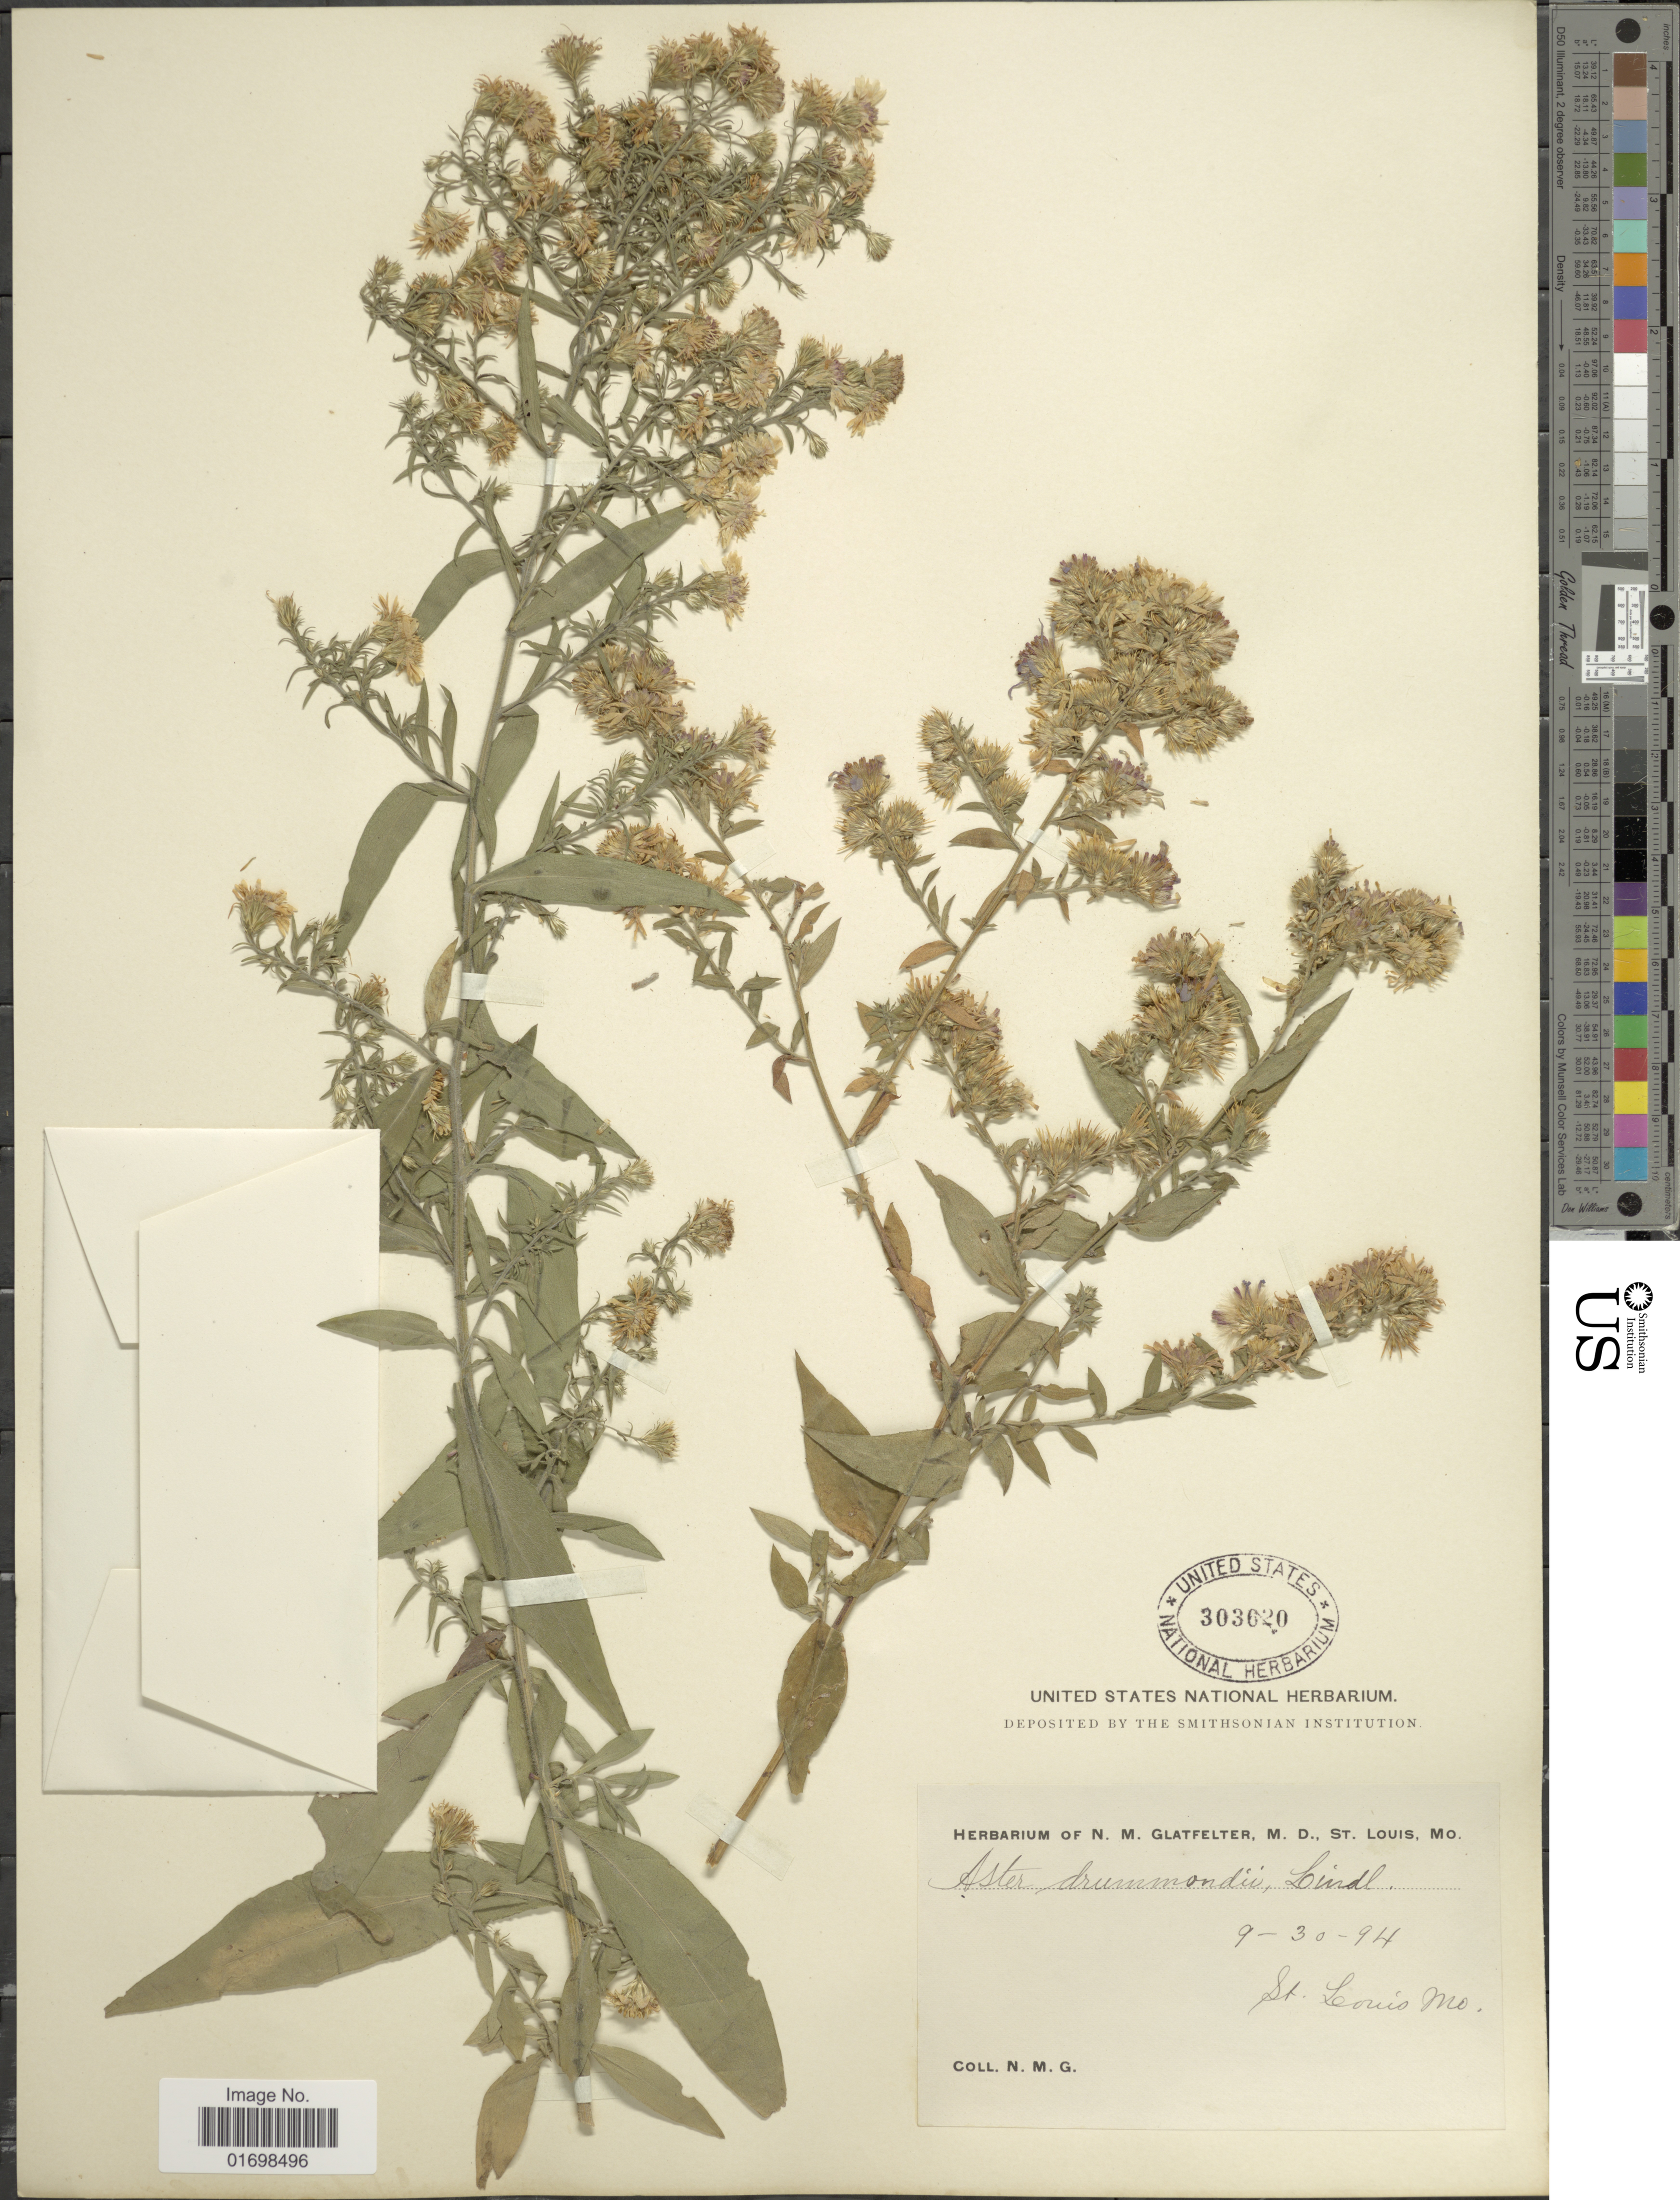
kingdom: Plantae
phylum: Tracheophyta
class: Magnoliopsida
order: Asterales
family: Asteraceae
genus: Symphyotrichum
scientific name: Symphyotrichum drummondii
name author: (Lindl.) G.L. Nesom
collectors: N. M. Glatfelter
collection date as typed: Transcribed d/m/y: 30/9/94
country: United States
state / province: Missouri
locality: St. Louis Mo.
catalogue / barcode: US 303620